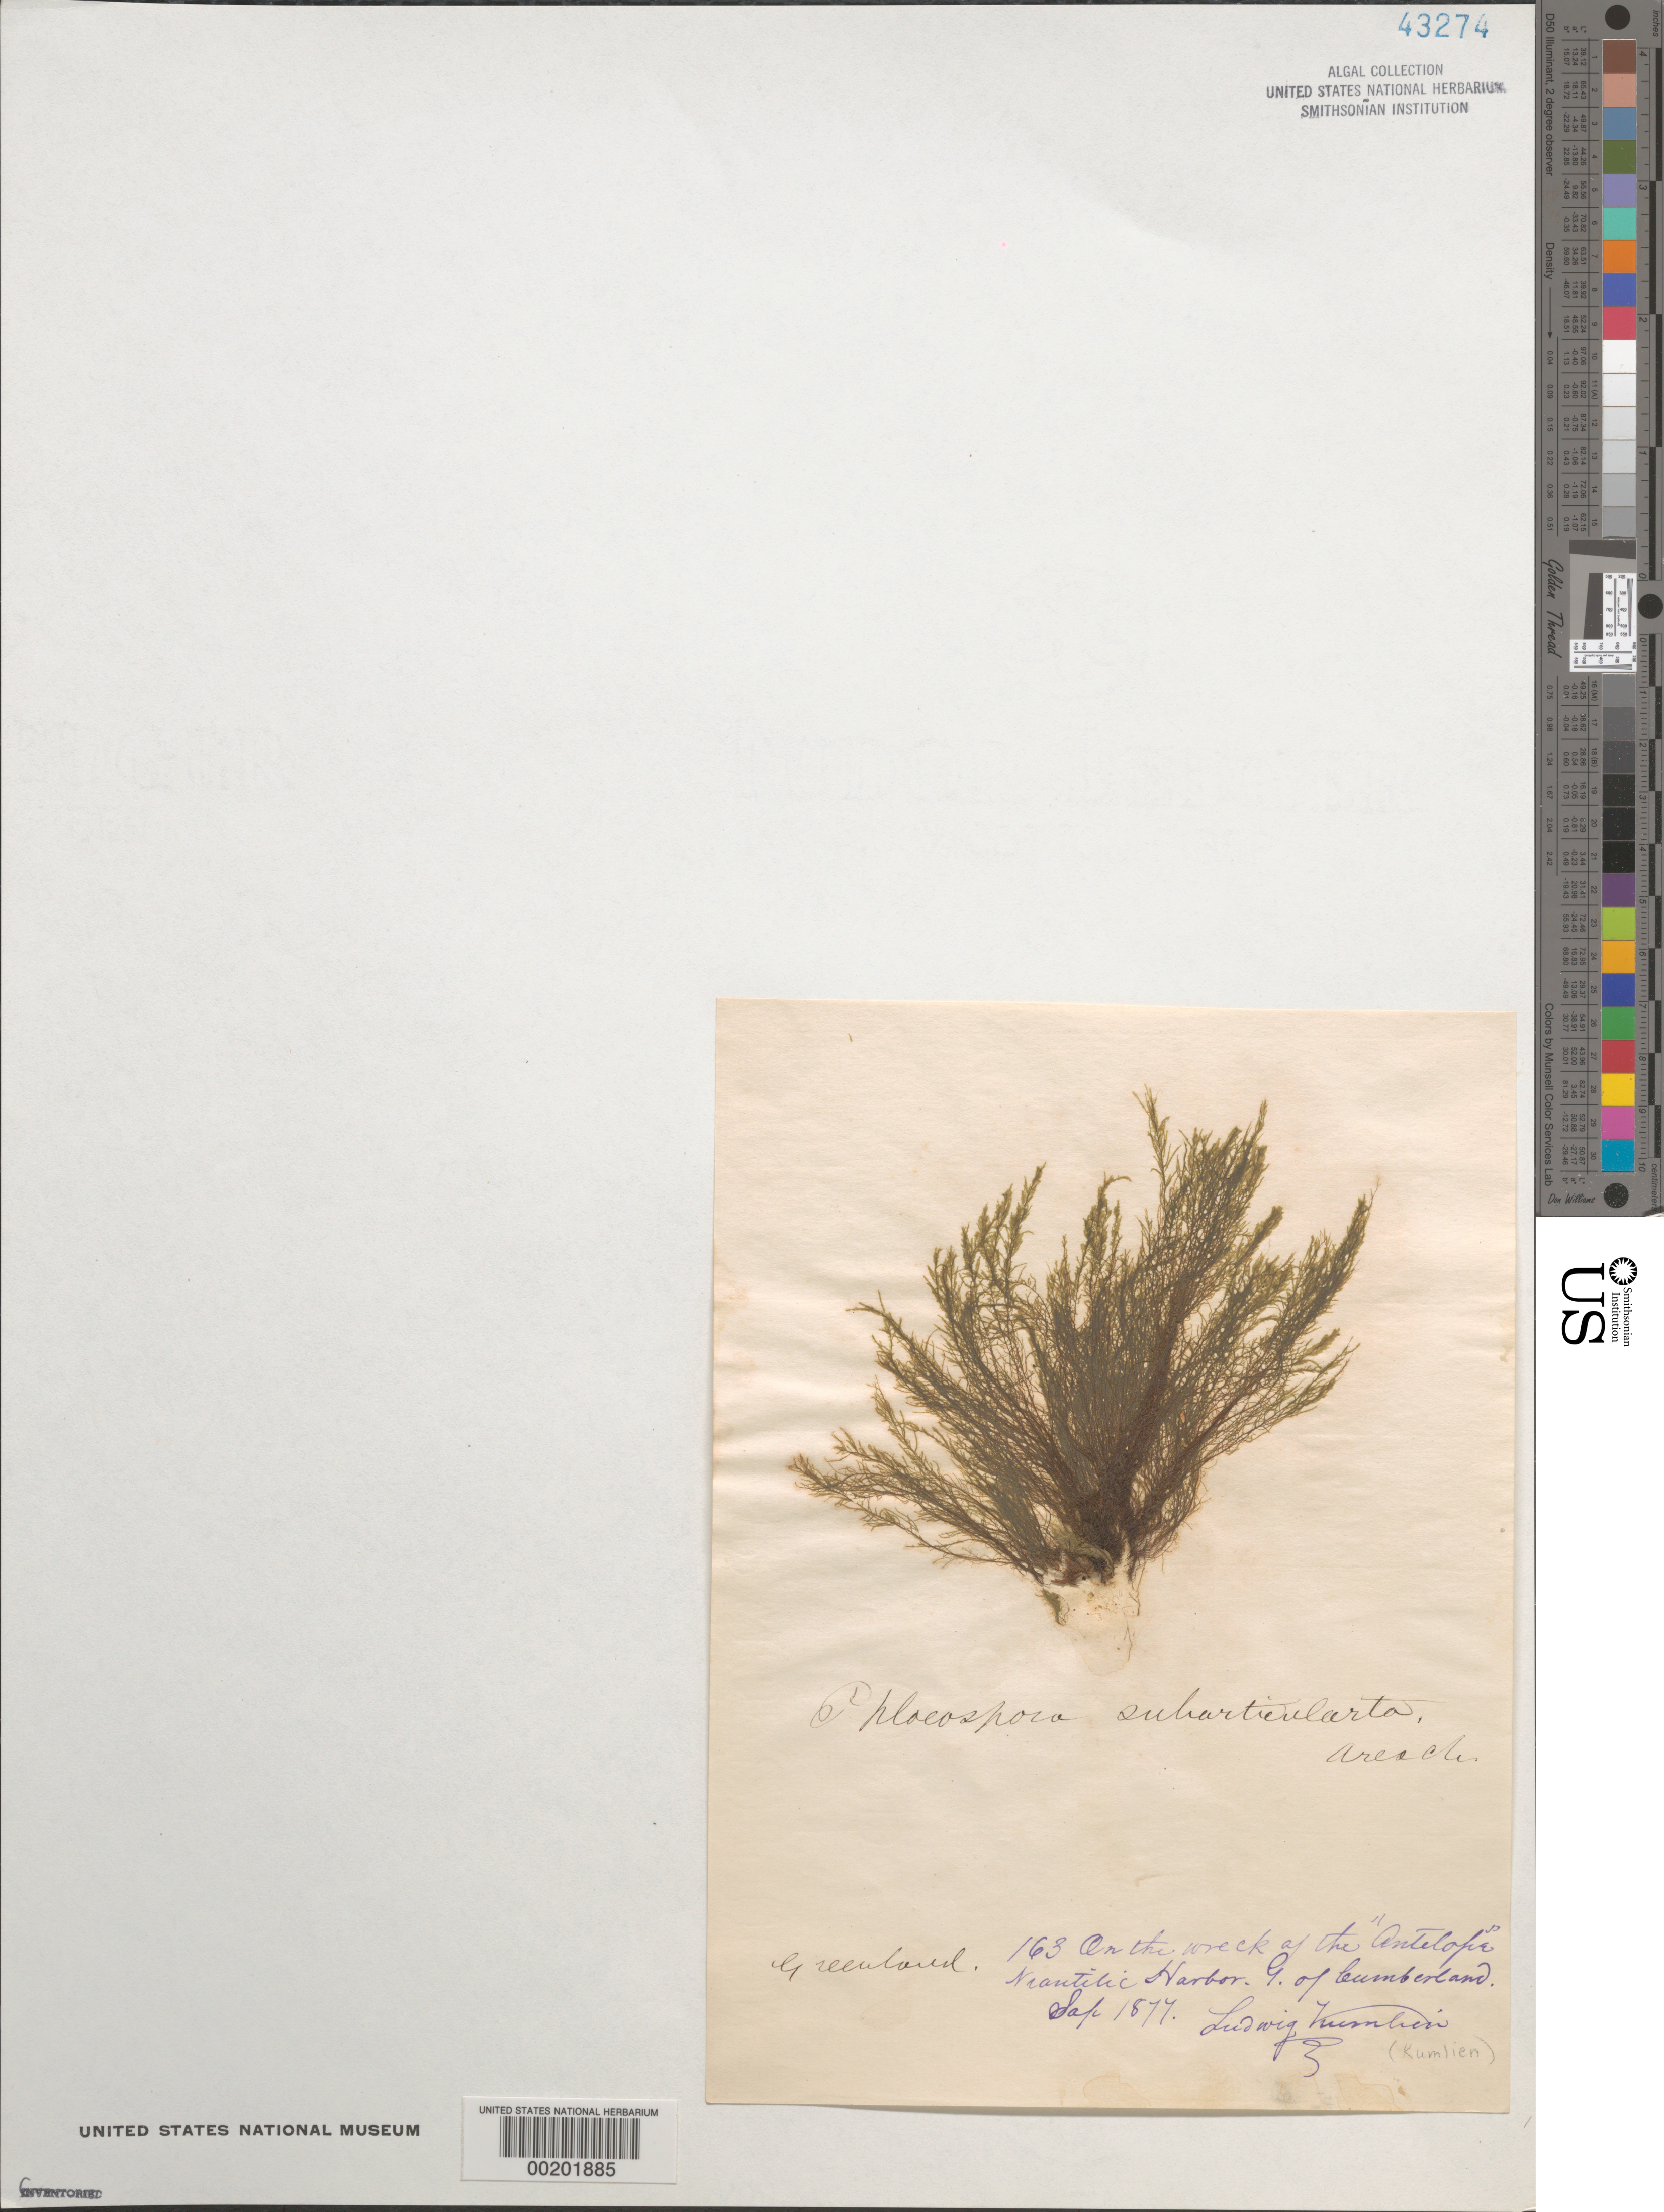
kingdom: Chromista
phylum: Ochrophyta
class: Phaeophyceae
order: Ectocarpales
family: Chordariaceae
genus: Stictyosiphon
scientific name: Stictyosiphon laxus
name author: (J. Agardh) A. Athanasiadis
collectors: L. Kumlien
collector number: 163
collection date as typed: Sep 1877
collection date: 1877-09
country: Greenland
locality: Niautilic harbor, gulf of cumberland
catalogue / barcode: US 43274